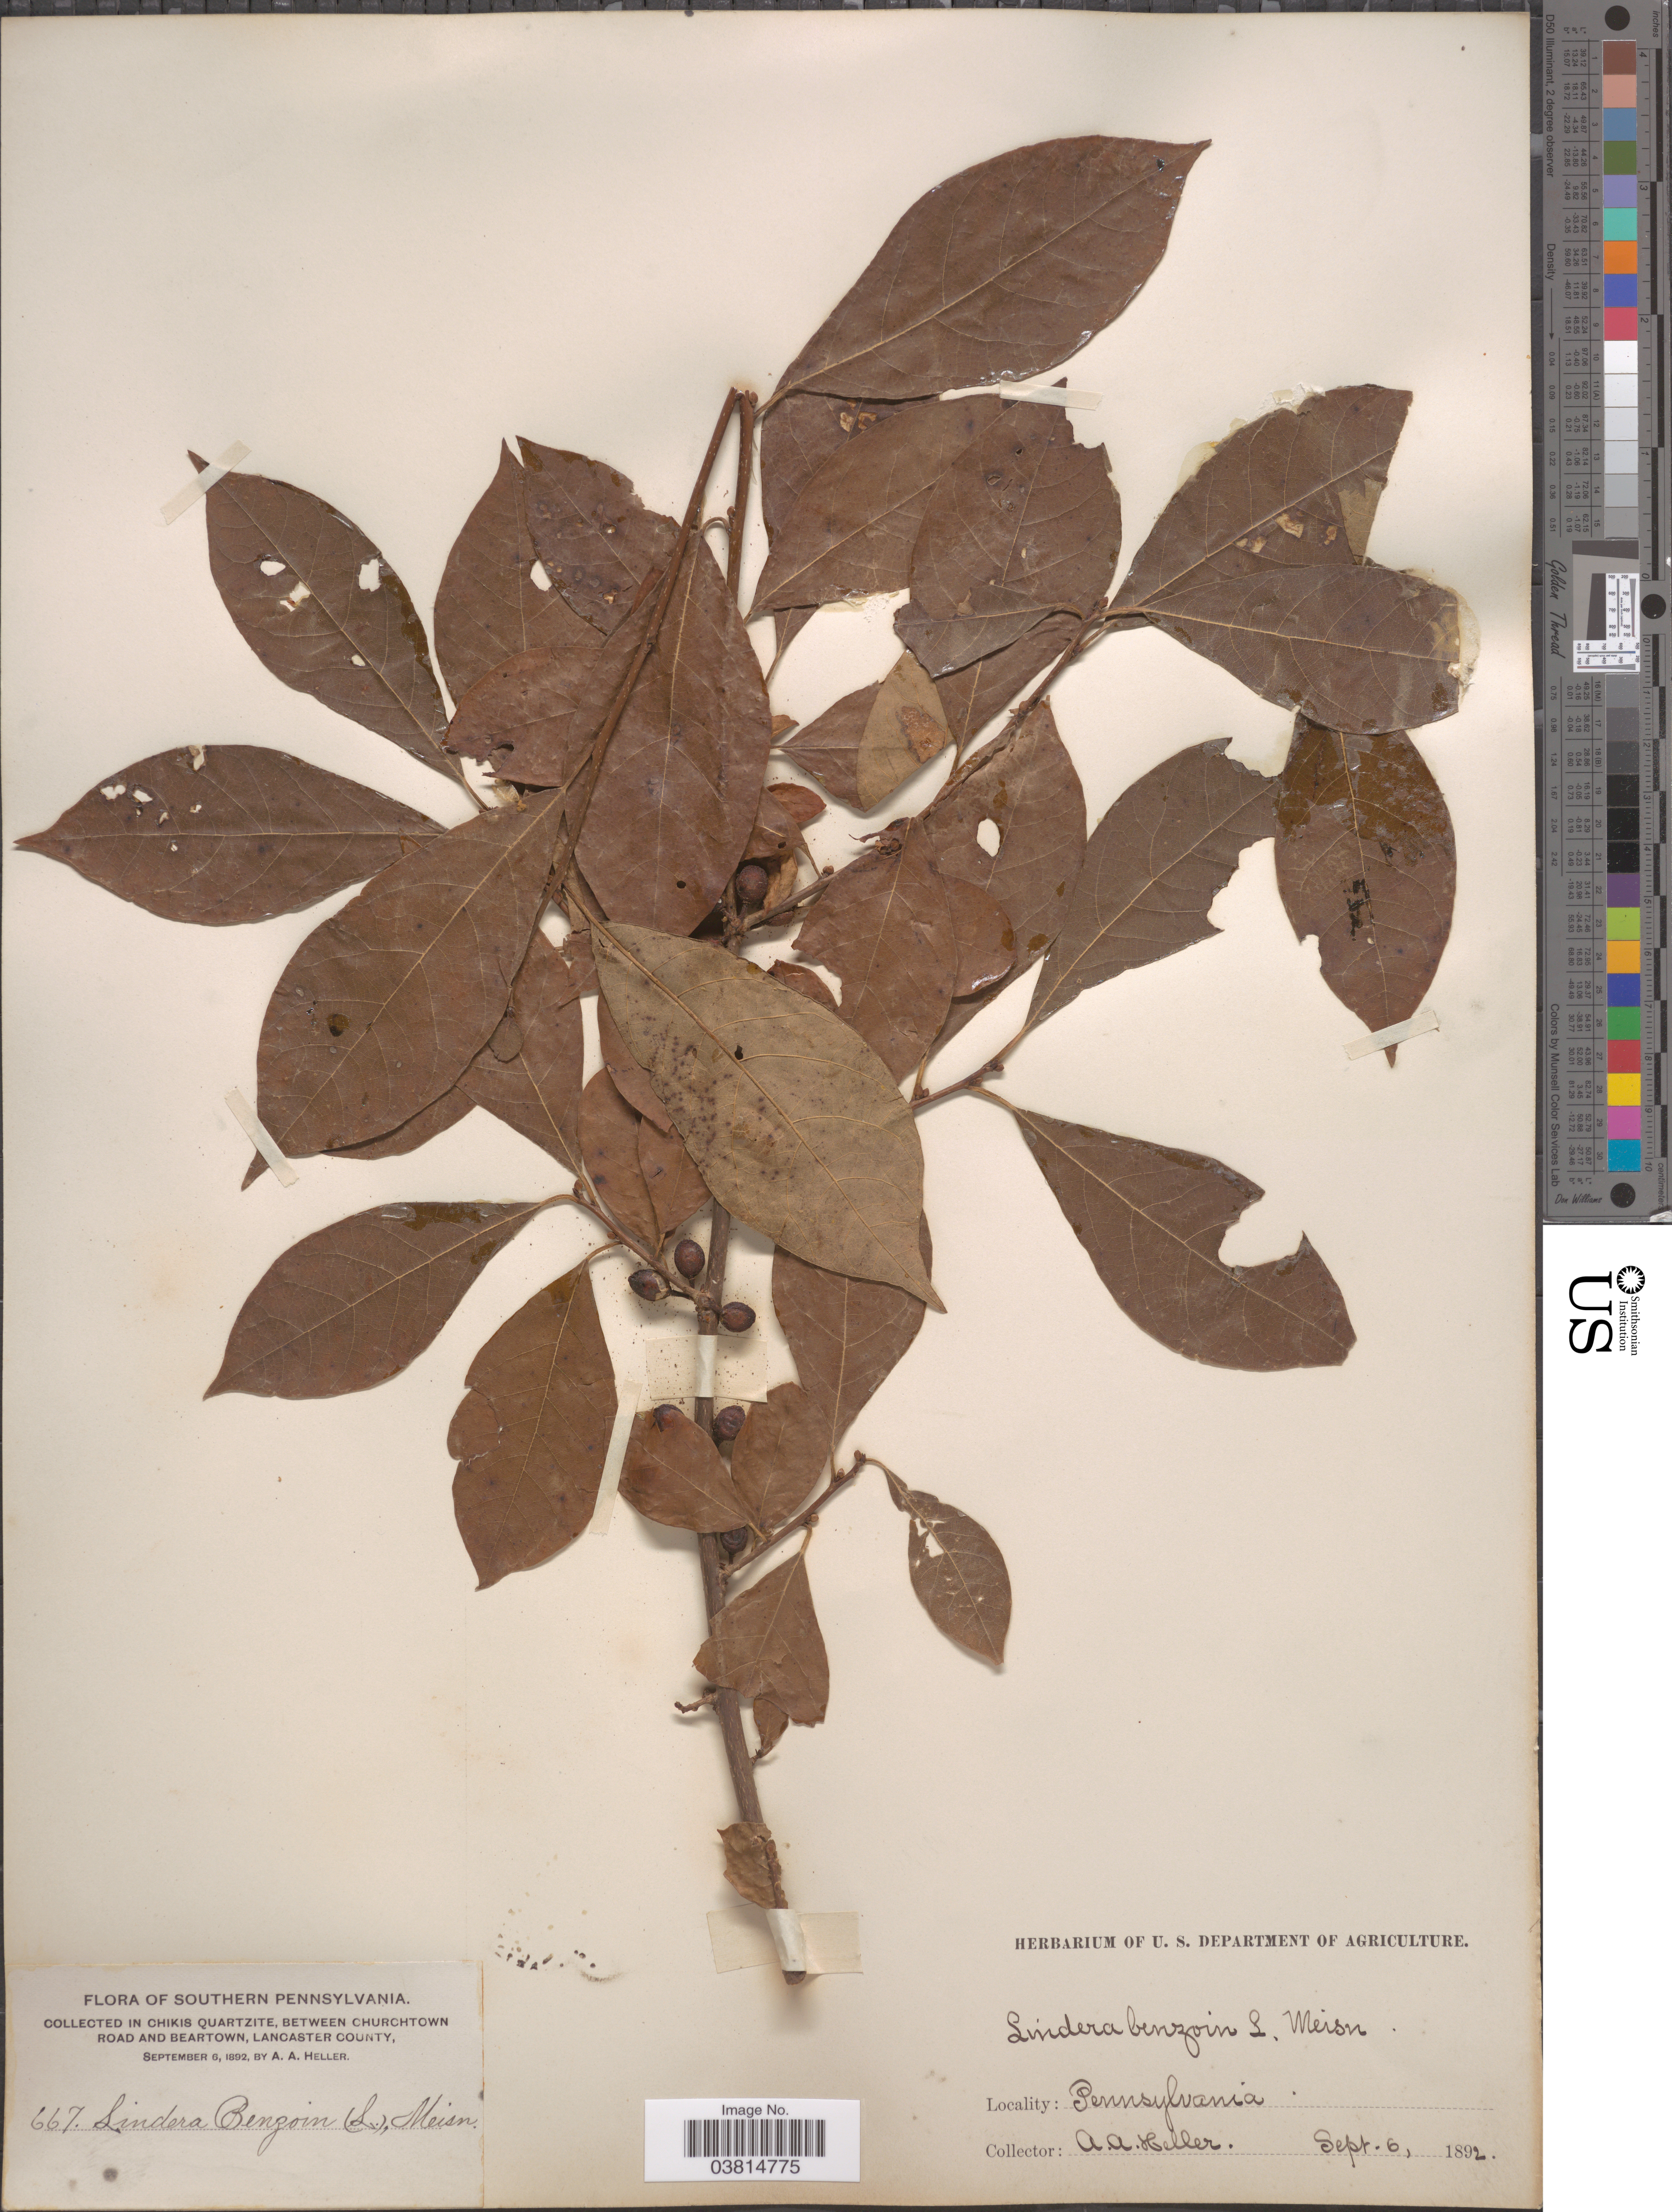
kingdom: Plantae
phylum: Tracheophyta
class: Magnoliopsida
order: Laurales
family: Lauraceae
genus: Lindera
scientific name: Lindera benzoin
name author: (L.) Blume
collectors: A. A. Heller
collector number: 667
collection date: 1892-09-06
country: United States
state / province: Pennsylvania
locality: Southern Pennsylvania. In Chikis Quartzite, between Churchtown Road and Beartown, Lancaster County.